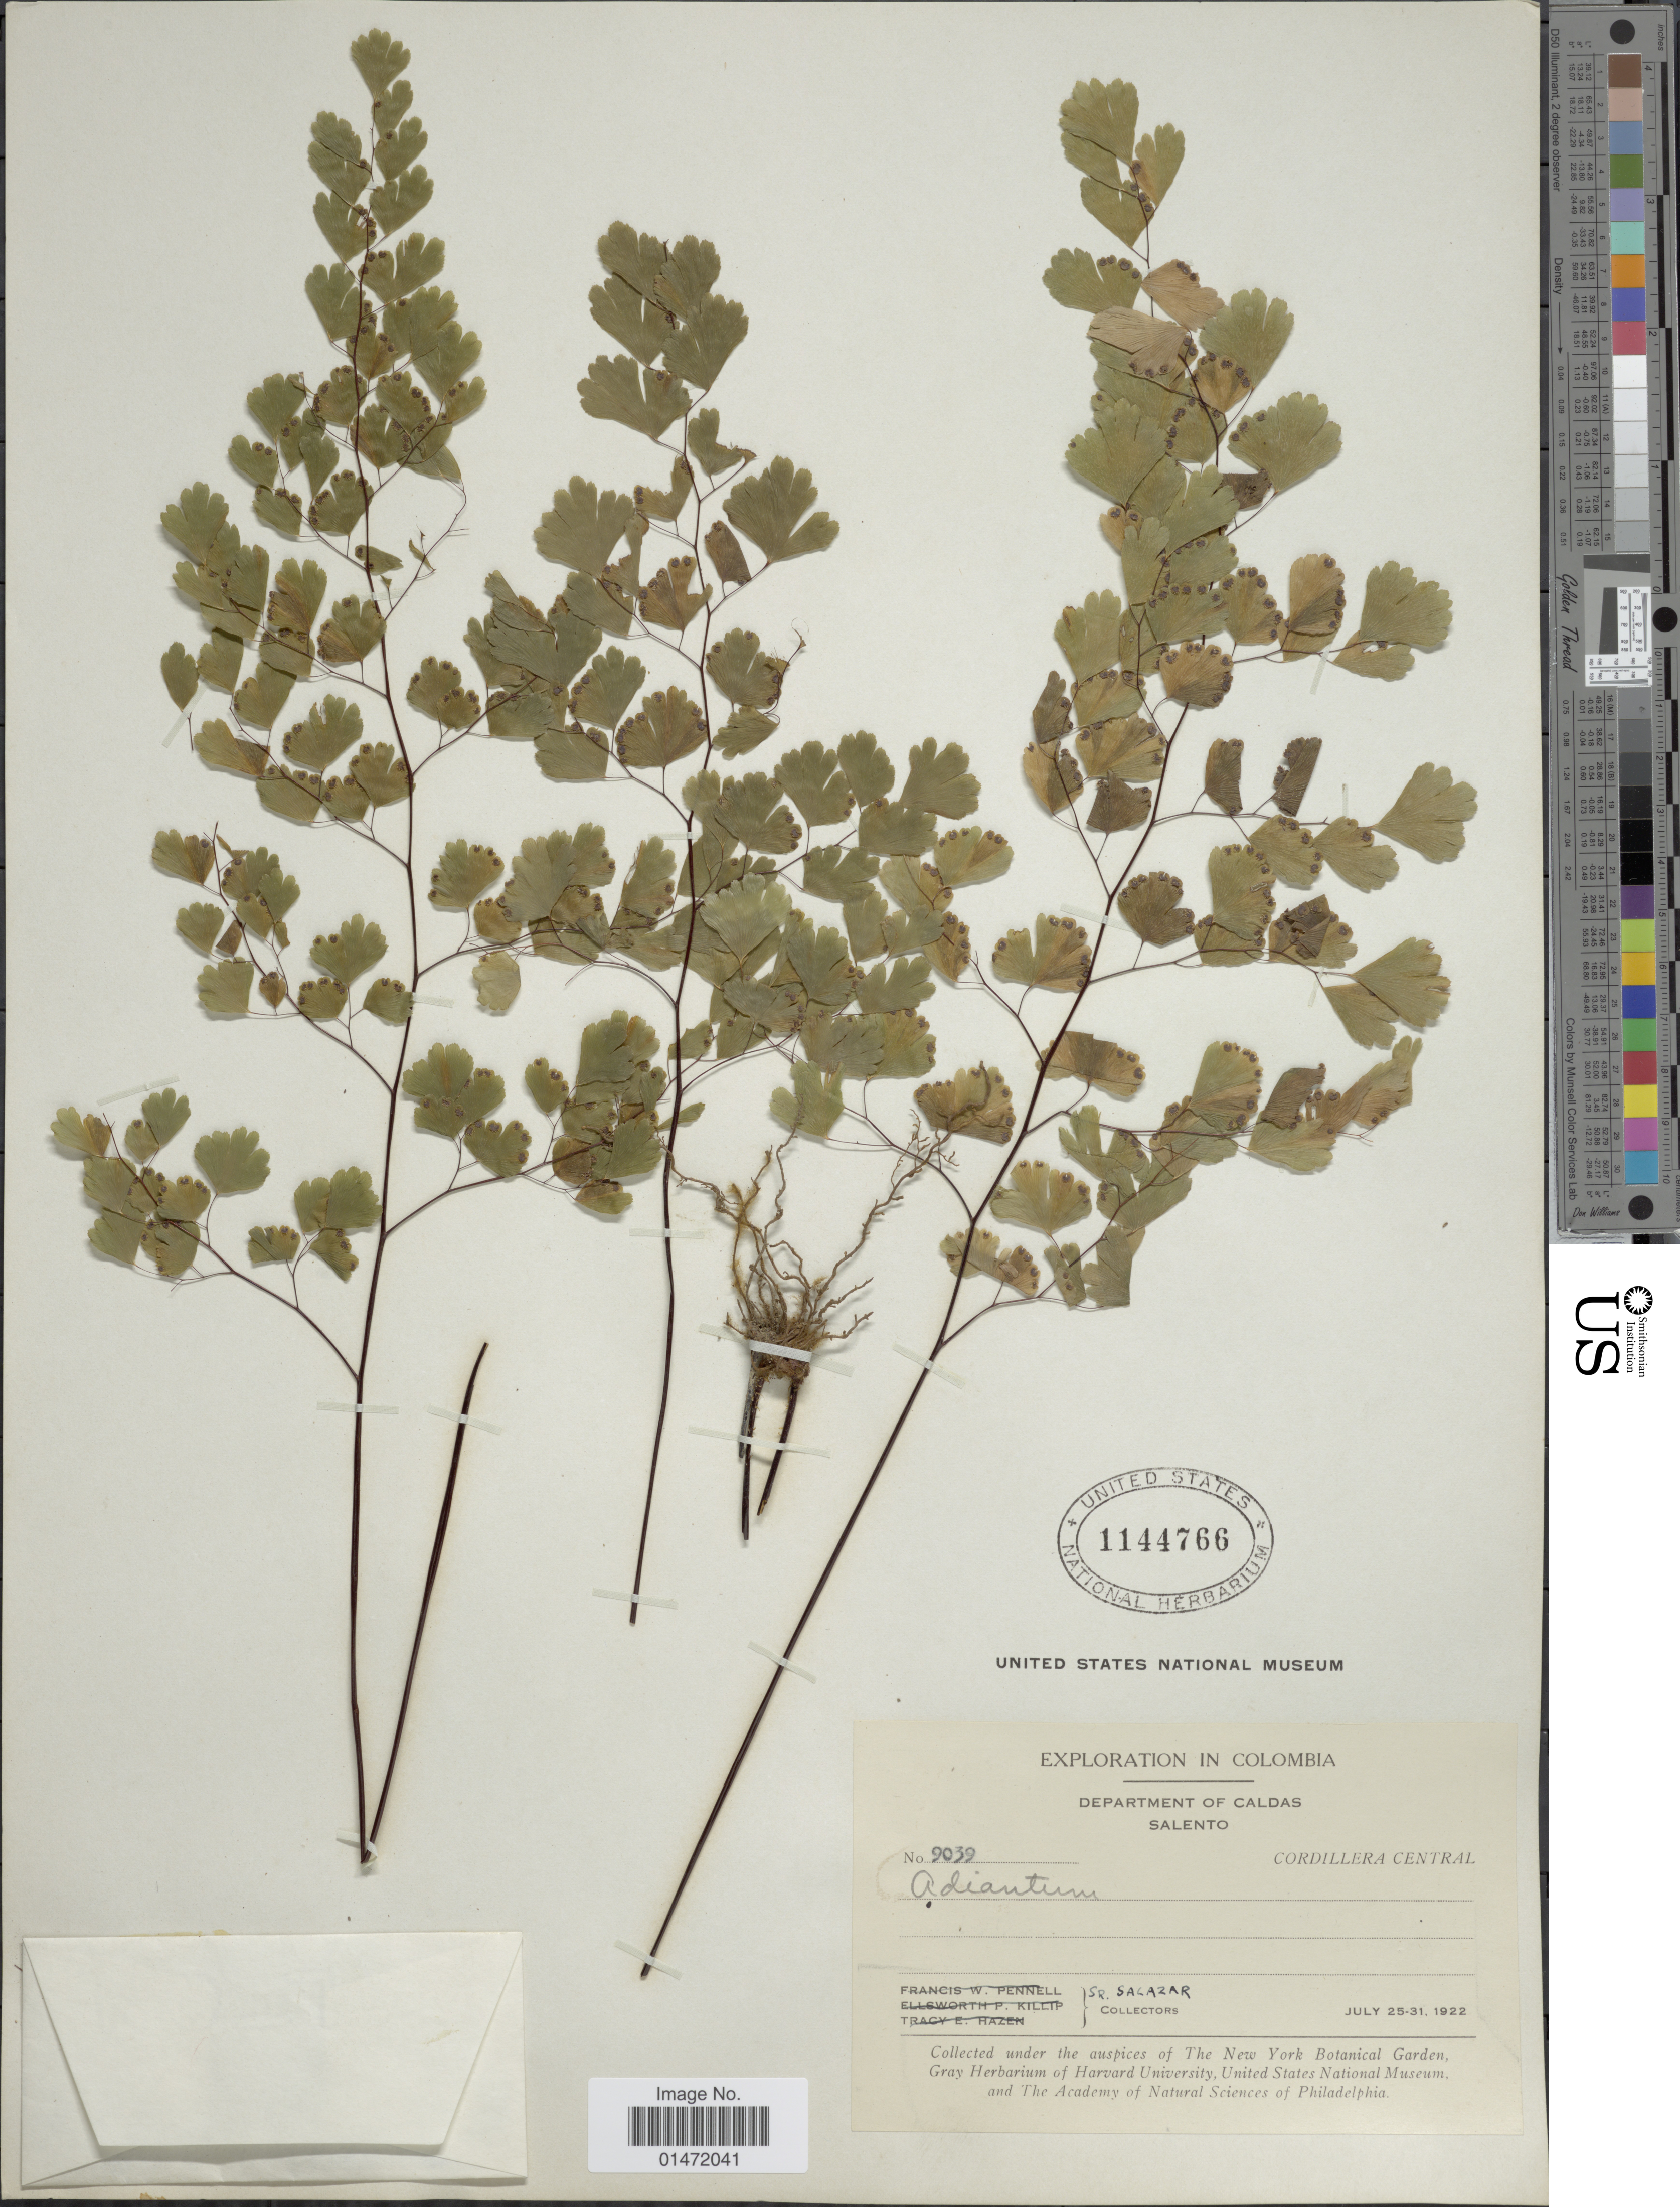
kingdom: Plantae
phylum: Tracheophyta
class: Polypodiopsida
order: Polypodiales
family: Pteridaceae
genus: Adiantum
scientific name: Adiantum sp.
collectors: S. Salazar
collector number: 9039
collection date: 1922-07-25/1922-07-31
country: Colombia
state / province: Caldas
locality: Salento. Cordillera Central.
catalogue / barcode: US 1144766